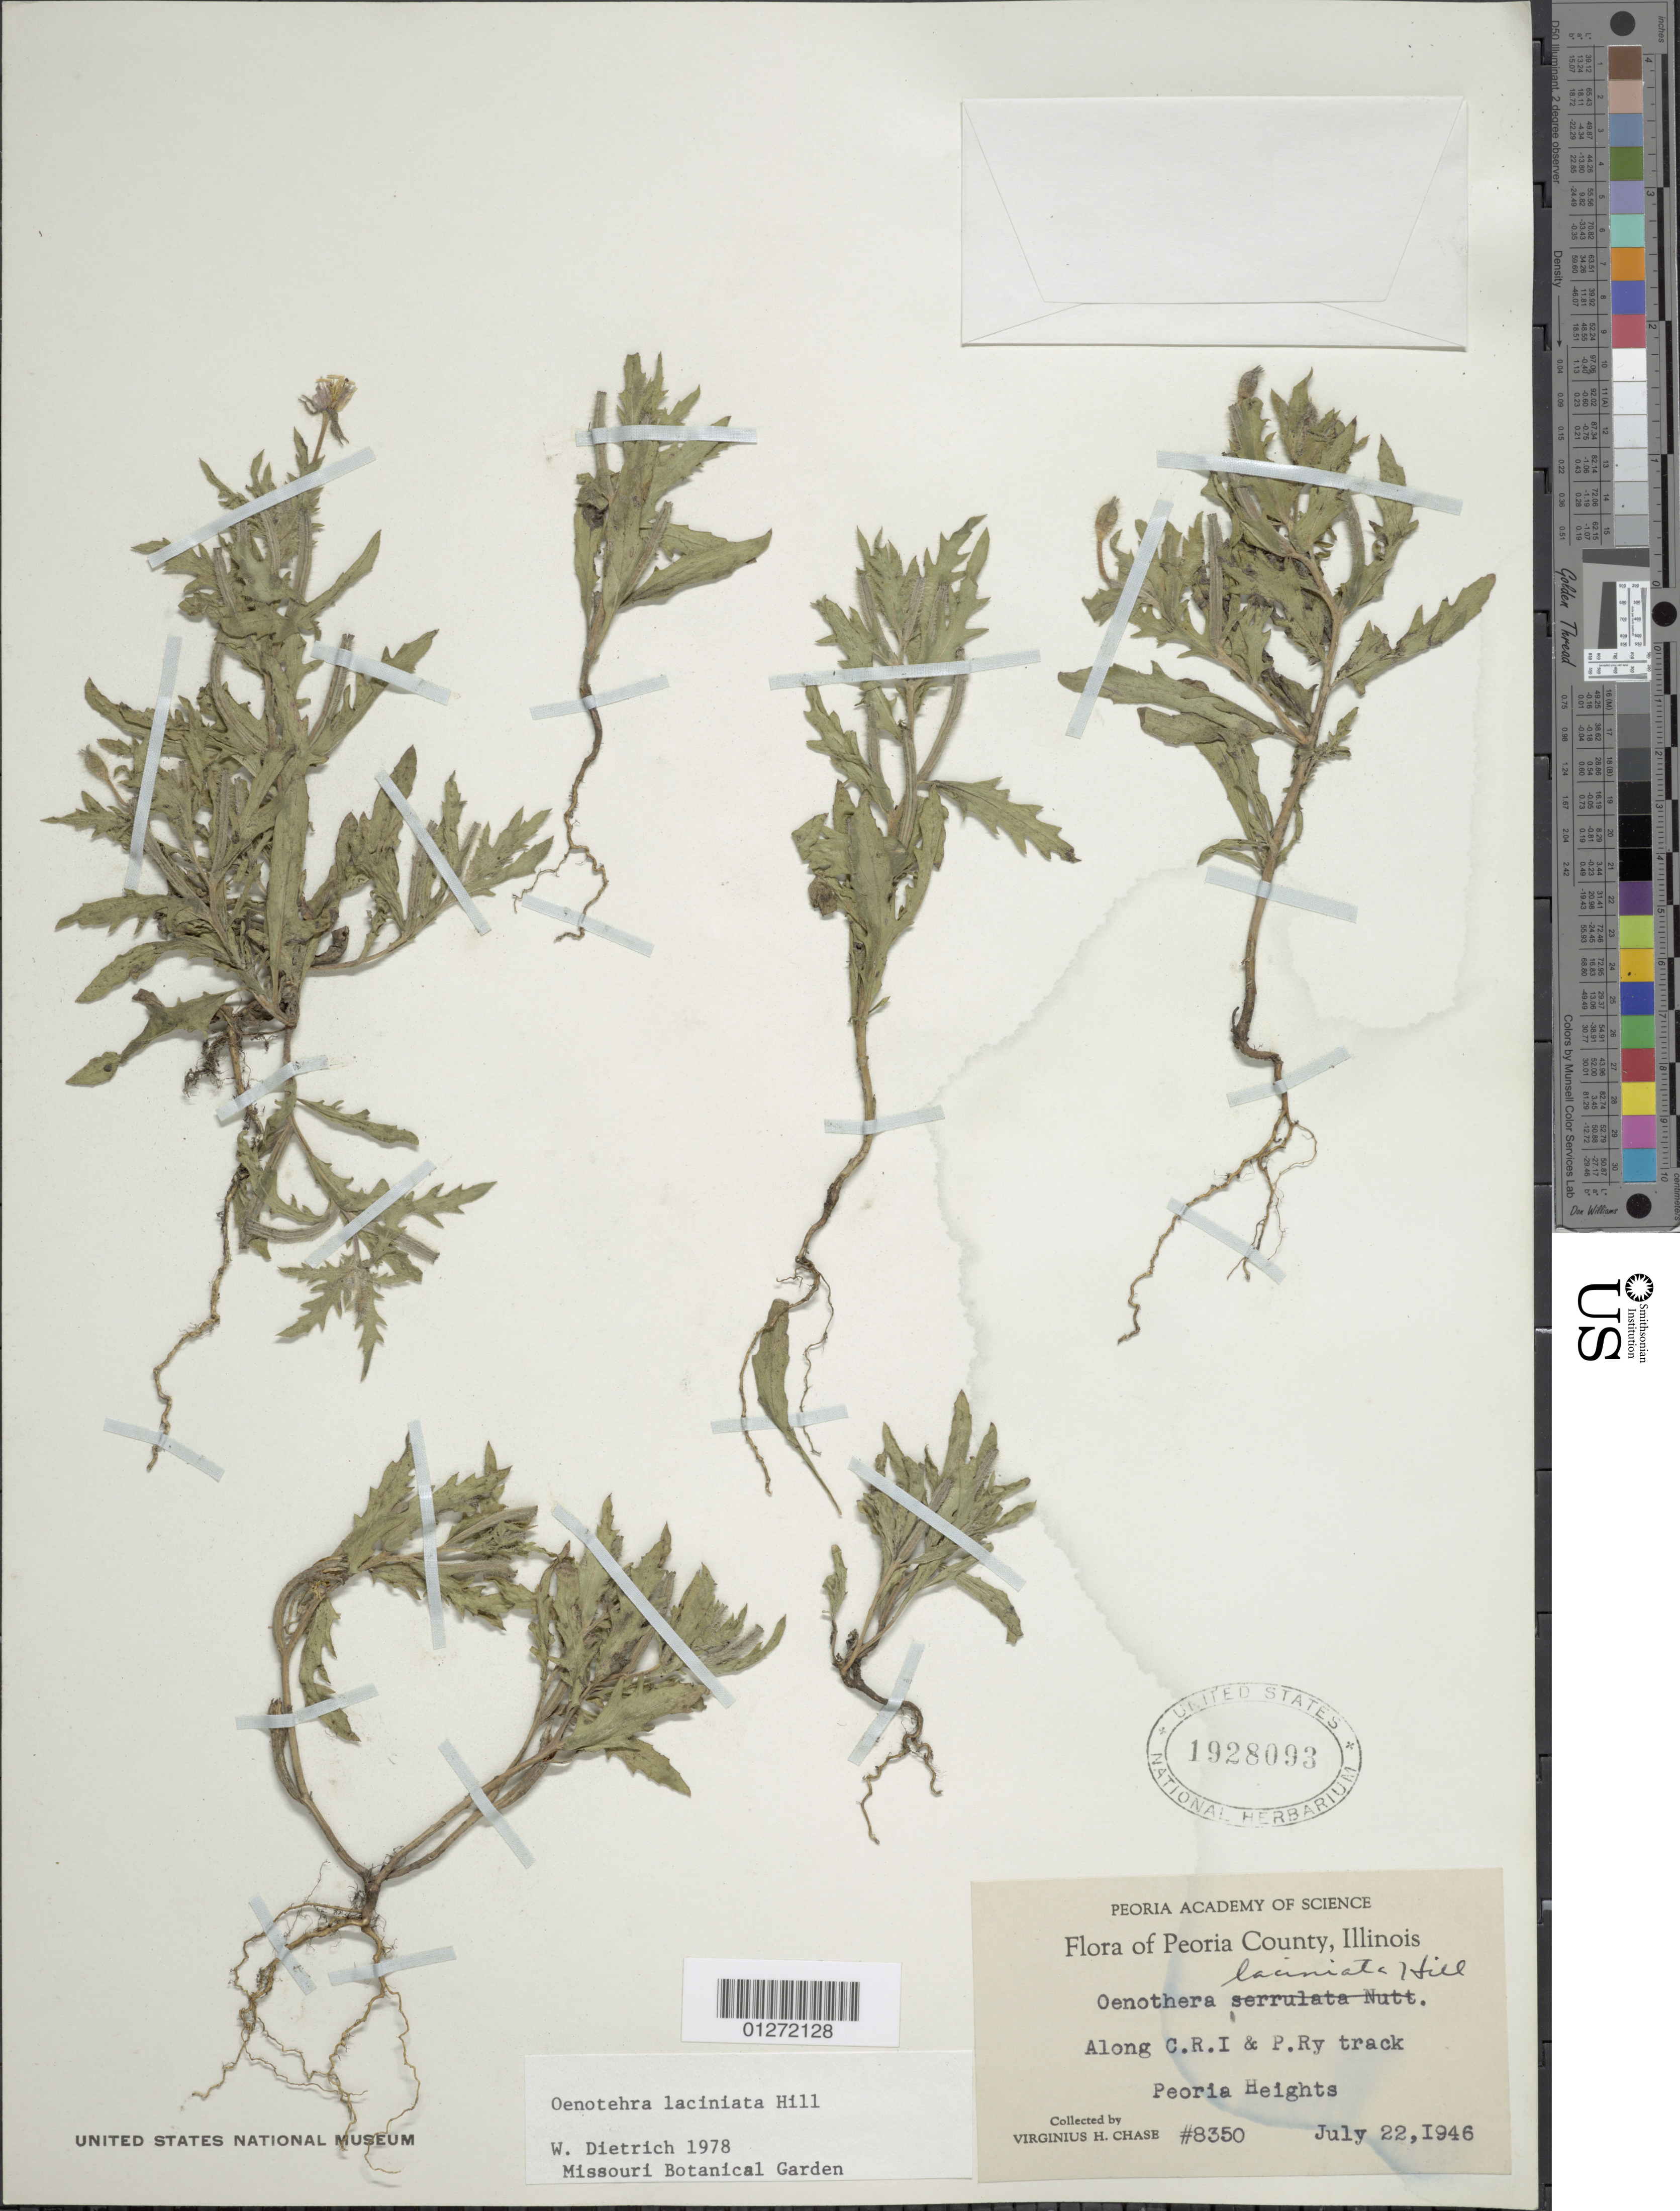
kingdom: Plantae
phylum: Tracheophyta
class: Magnoliopsida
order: Myrtales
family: Onagraceae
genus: Oenothera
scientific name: Oenothera laciniata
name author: Hill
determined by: Dietrich, W.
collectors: V. H. Chase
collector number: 8350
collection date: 1946-07-22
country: United States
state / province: Illinois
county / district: Peoria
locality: Peoria Heights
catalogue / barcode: US 1928093